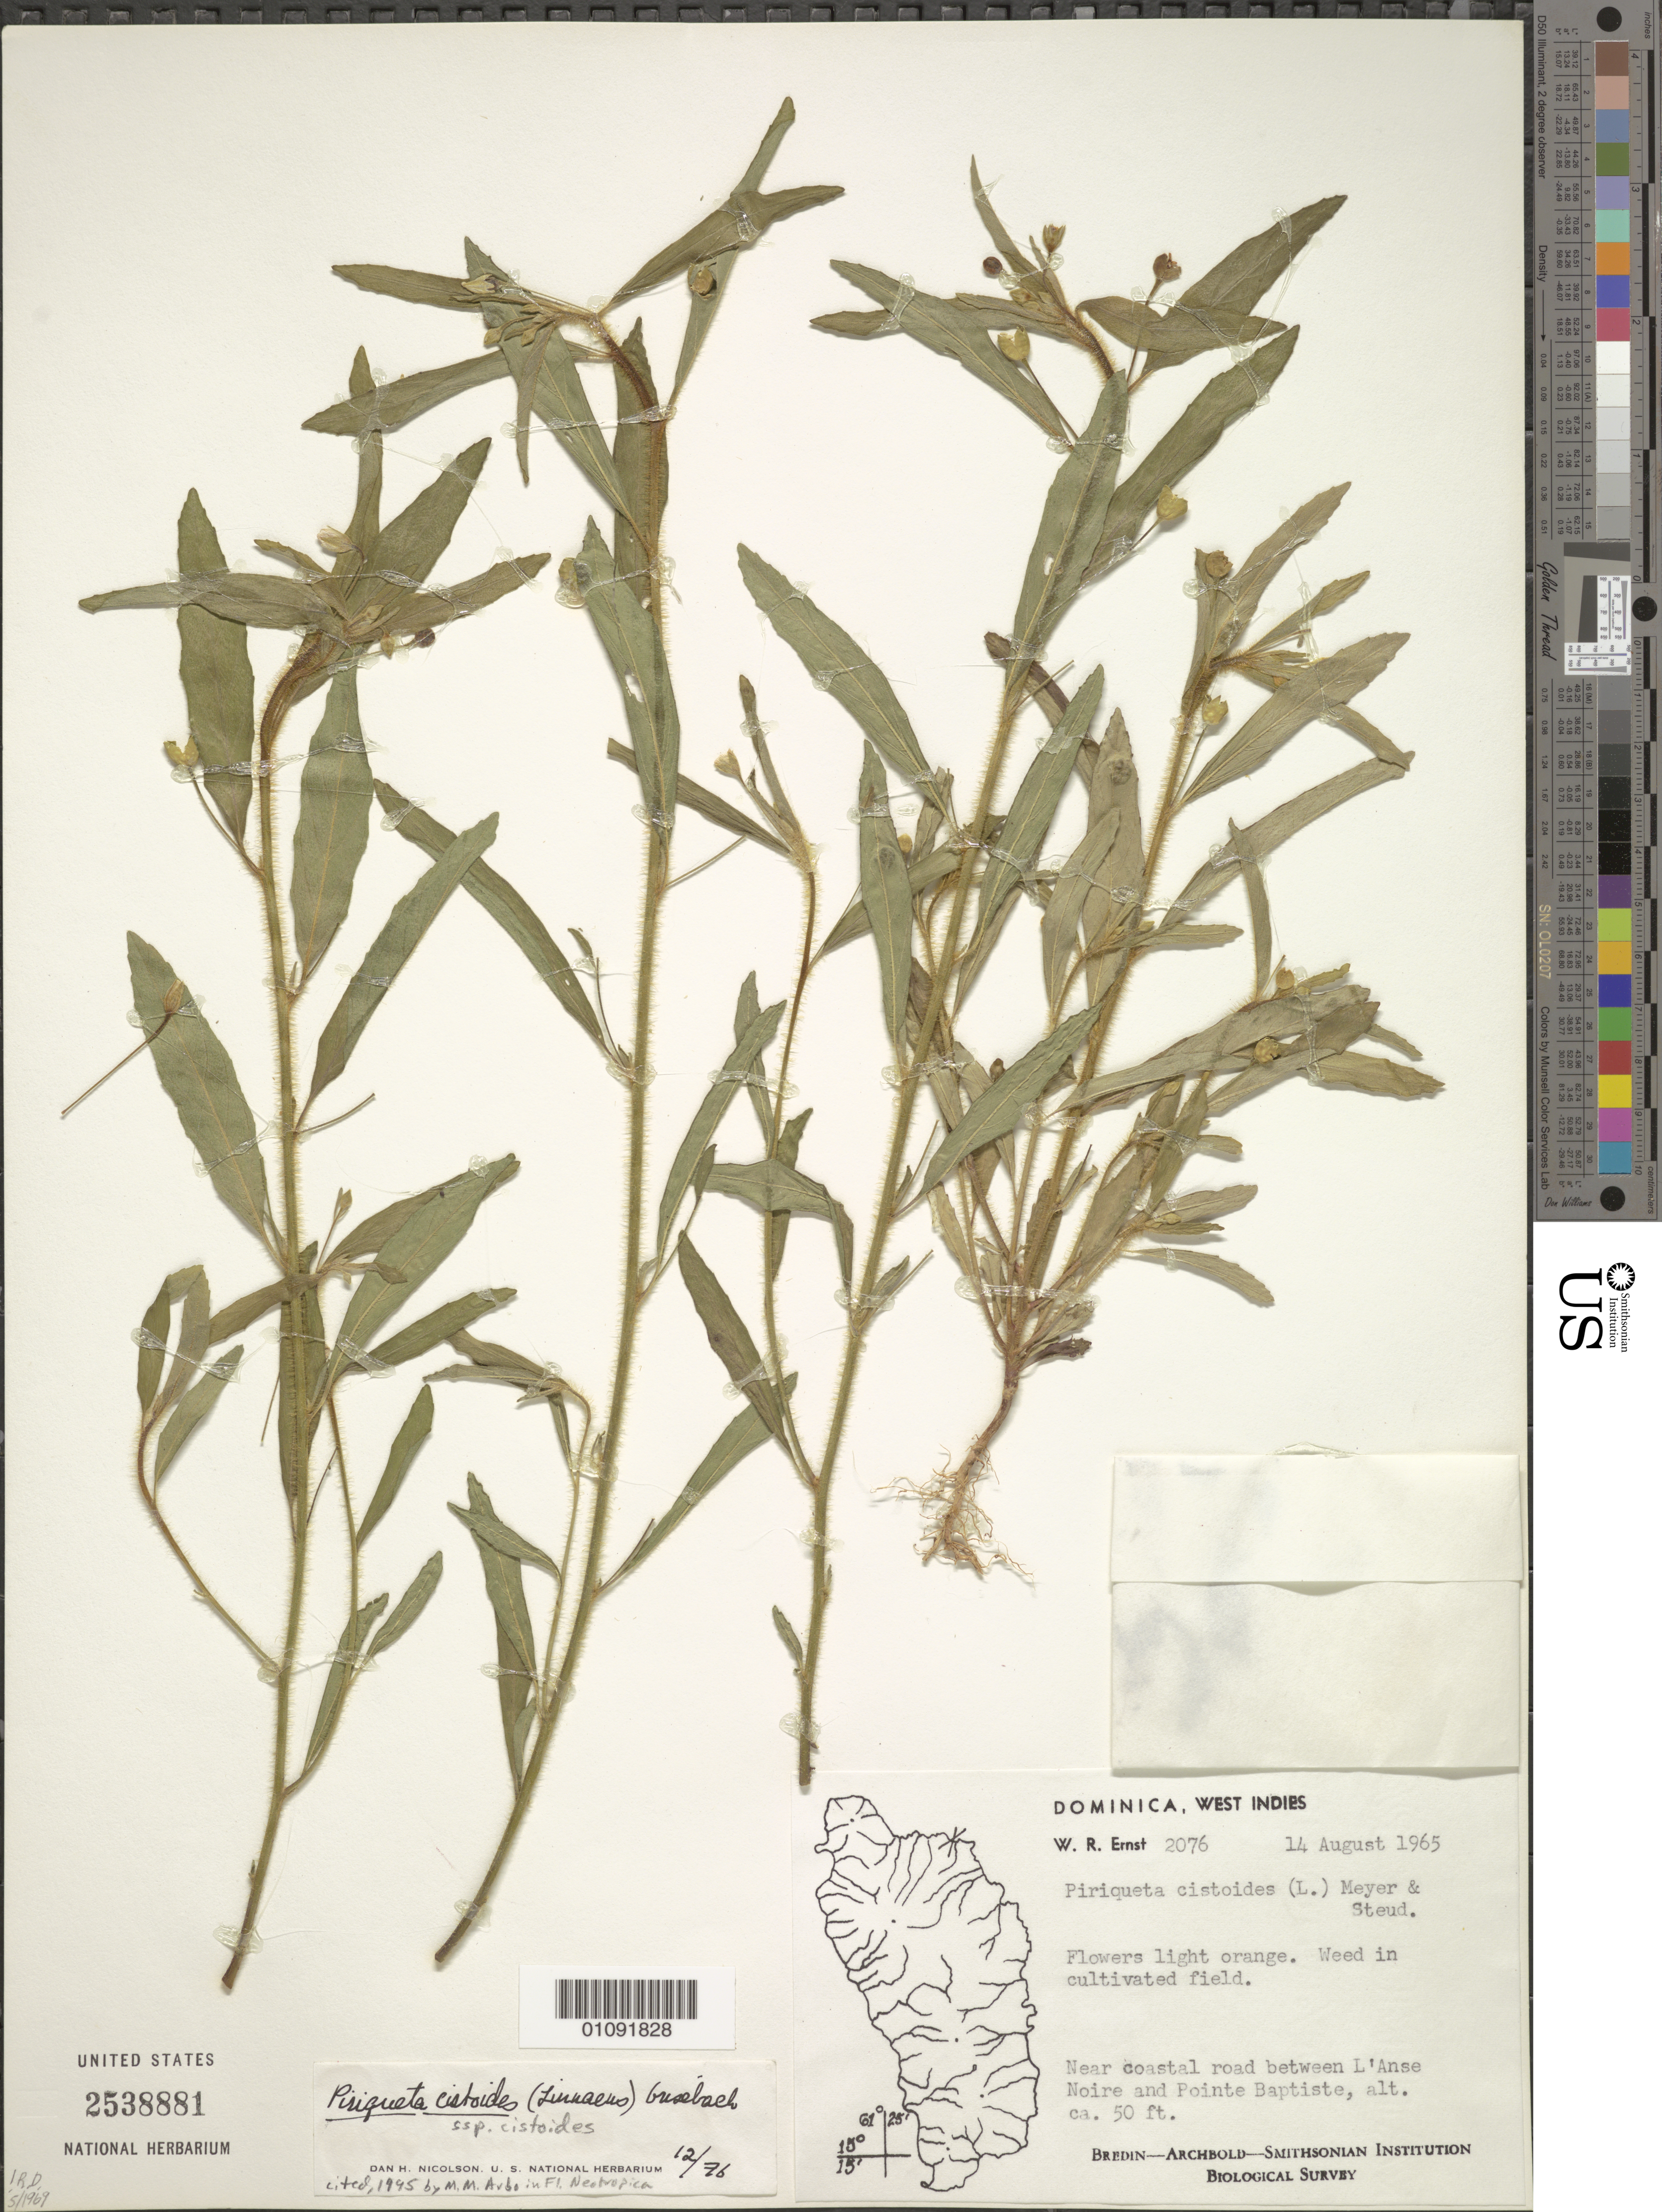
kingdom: Plantae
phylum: Tracheophyta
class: Magnoliopsida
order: Malpighiales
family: Turneraceae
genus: Piriqueta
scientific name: Piriqueta cistoides subsp. cistoides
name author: (L.) Griseb.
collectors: W. R. Ernst & W. Hodge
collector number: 2076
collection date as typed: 14 Aug 1965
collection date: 1965-08-14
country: Dominica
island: Dominica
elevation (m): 15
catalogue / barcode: US 2538881